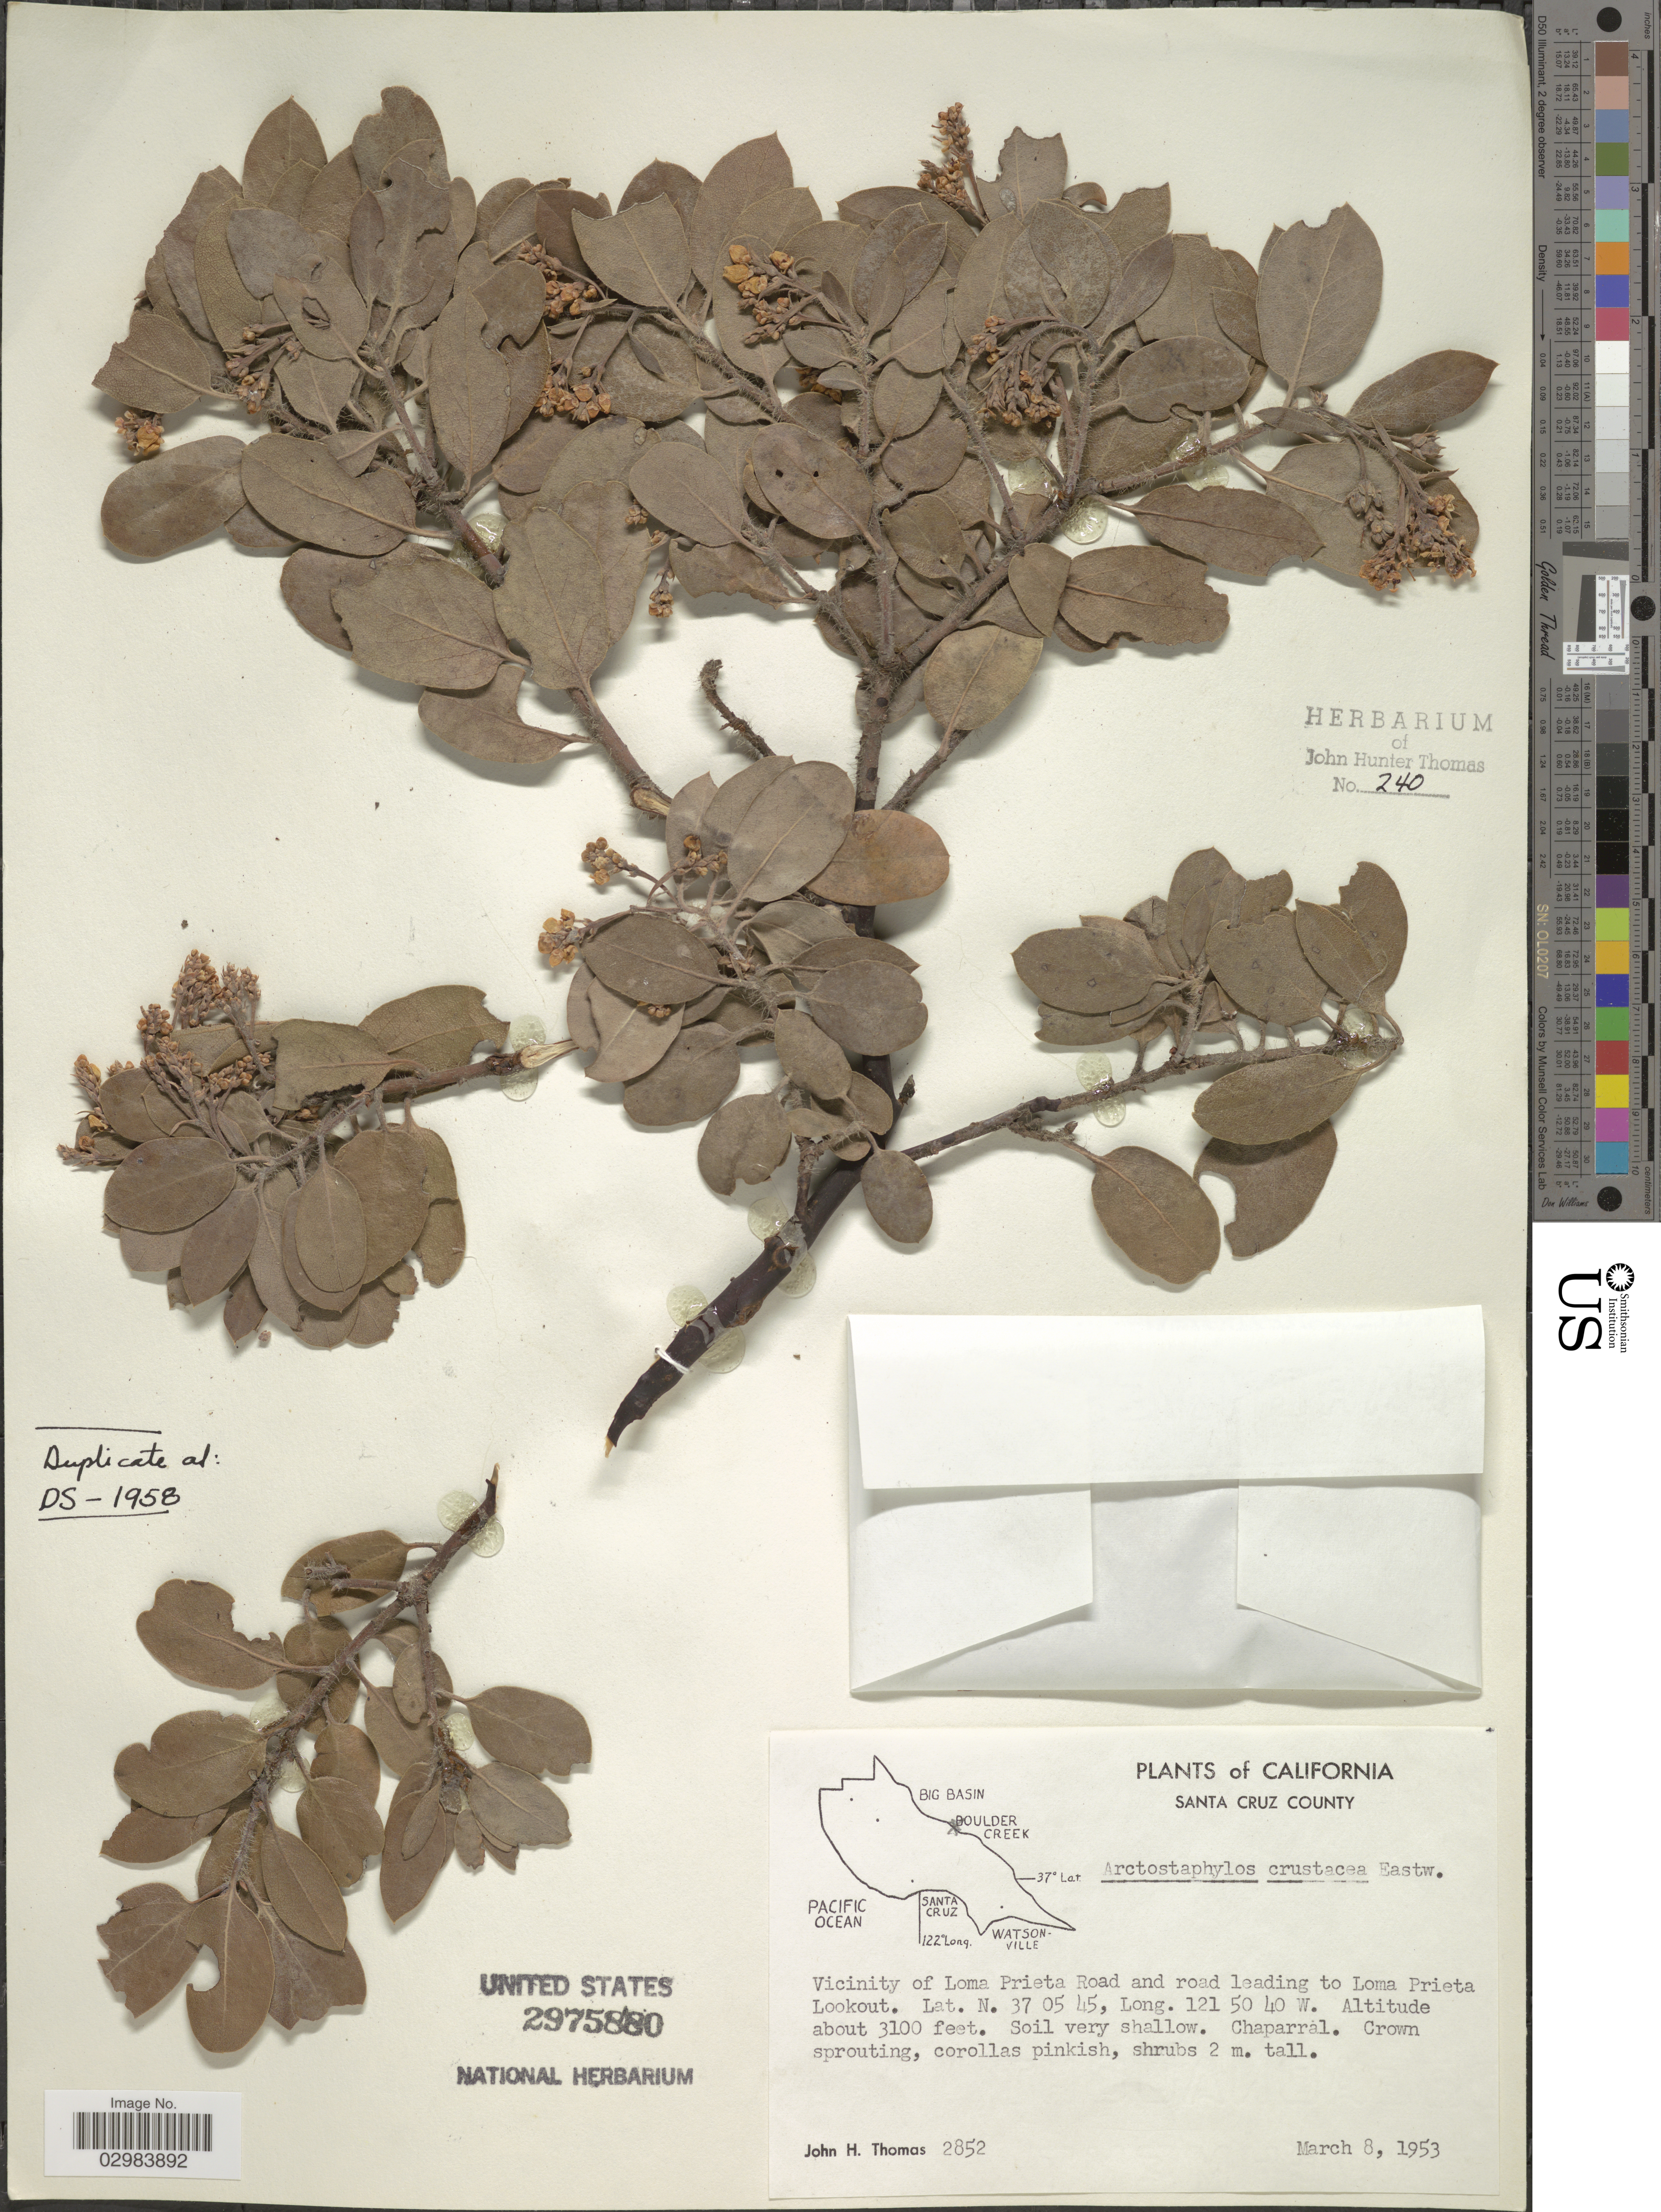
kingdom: Plantae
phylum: Tracheophyta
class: Magnoliopsida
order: Ericales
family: Ericaceae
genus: Arctostaphylos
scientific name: Arctostaphylos crustacea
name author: Eastw.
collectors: J. H. Thomas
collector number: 2852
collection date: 1953-06-08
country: United States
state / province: California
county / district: Santa Cruz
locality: Santa Cruz County, Vicinity of Loma Prieta and road leading to Loma Prieta Lookout.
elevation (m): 945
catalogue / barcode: US 2975880